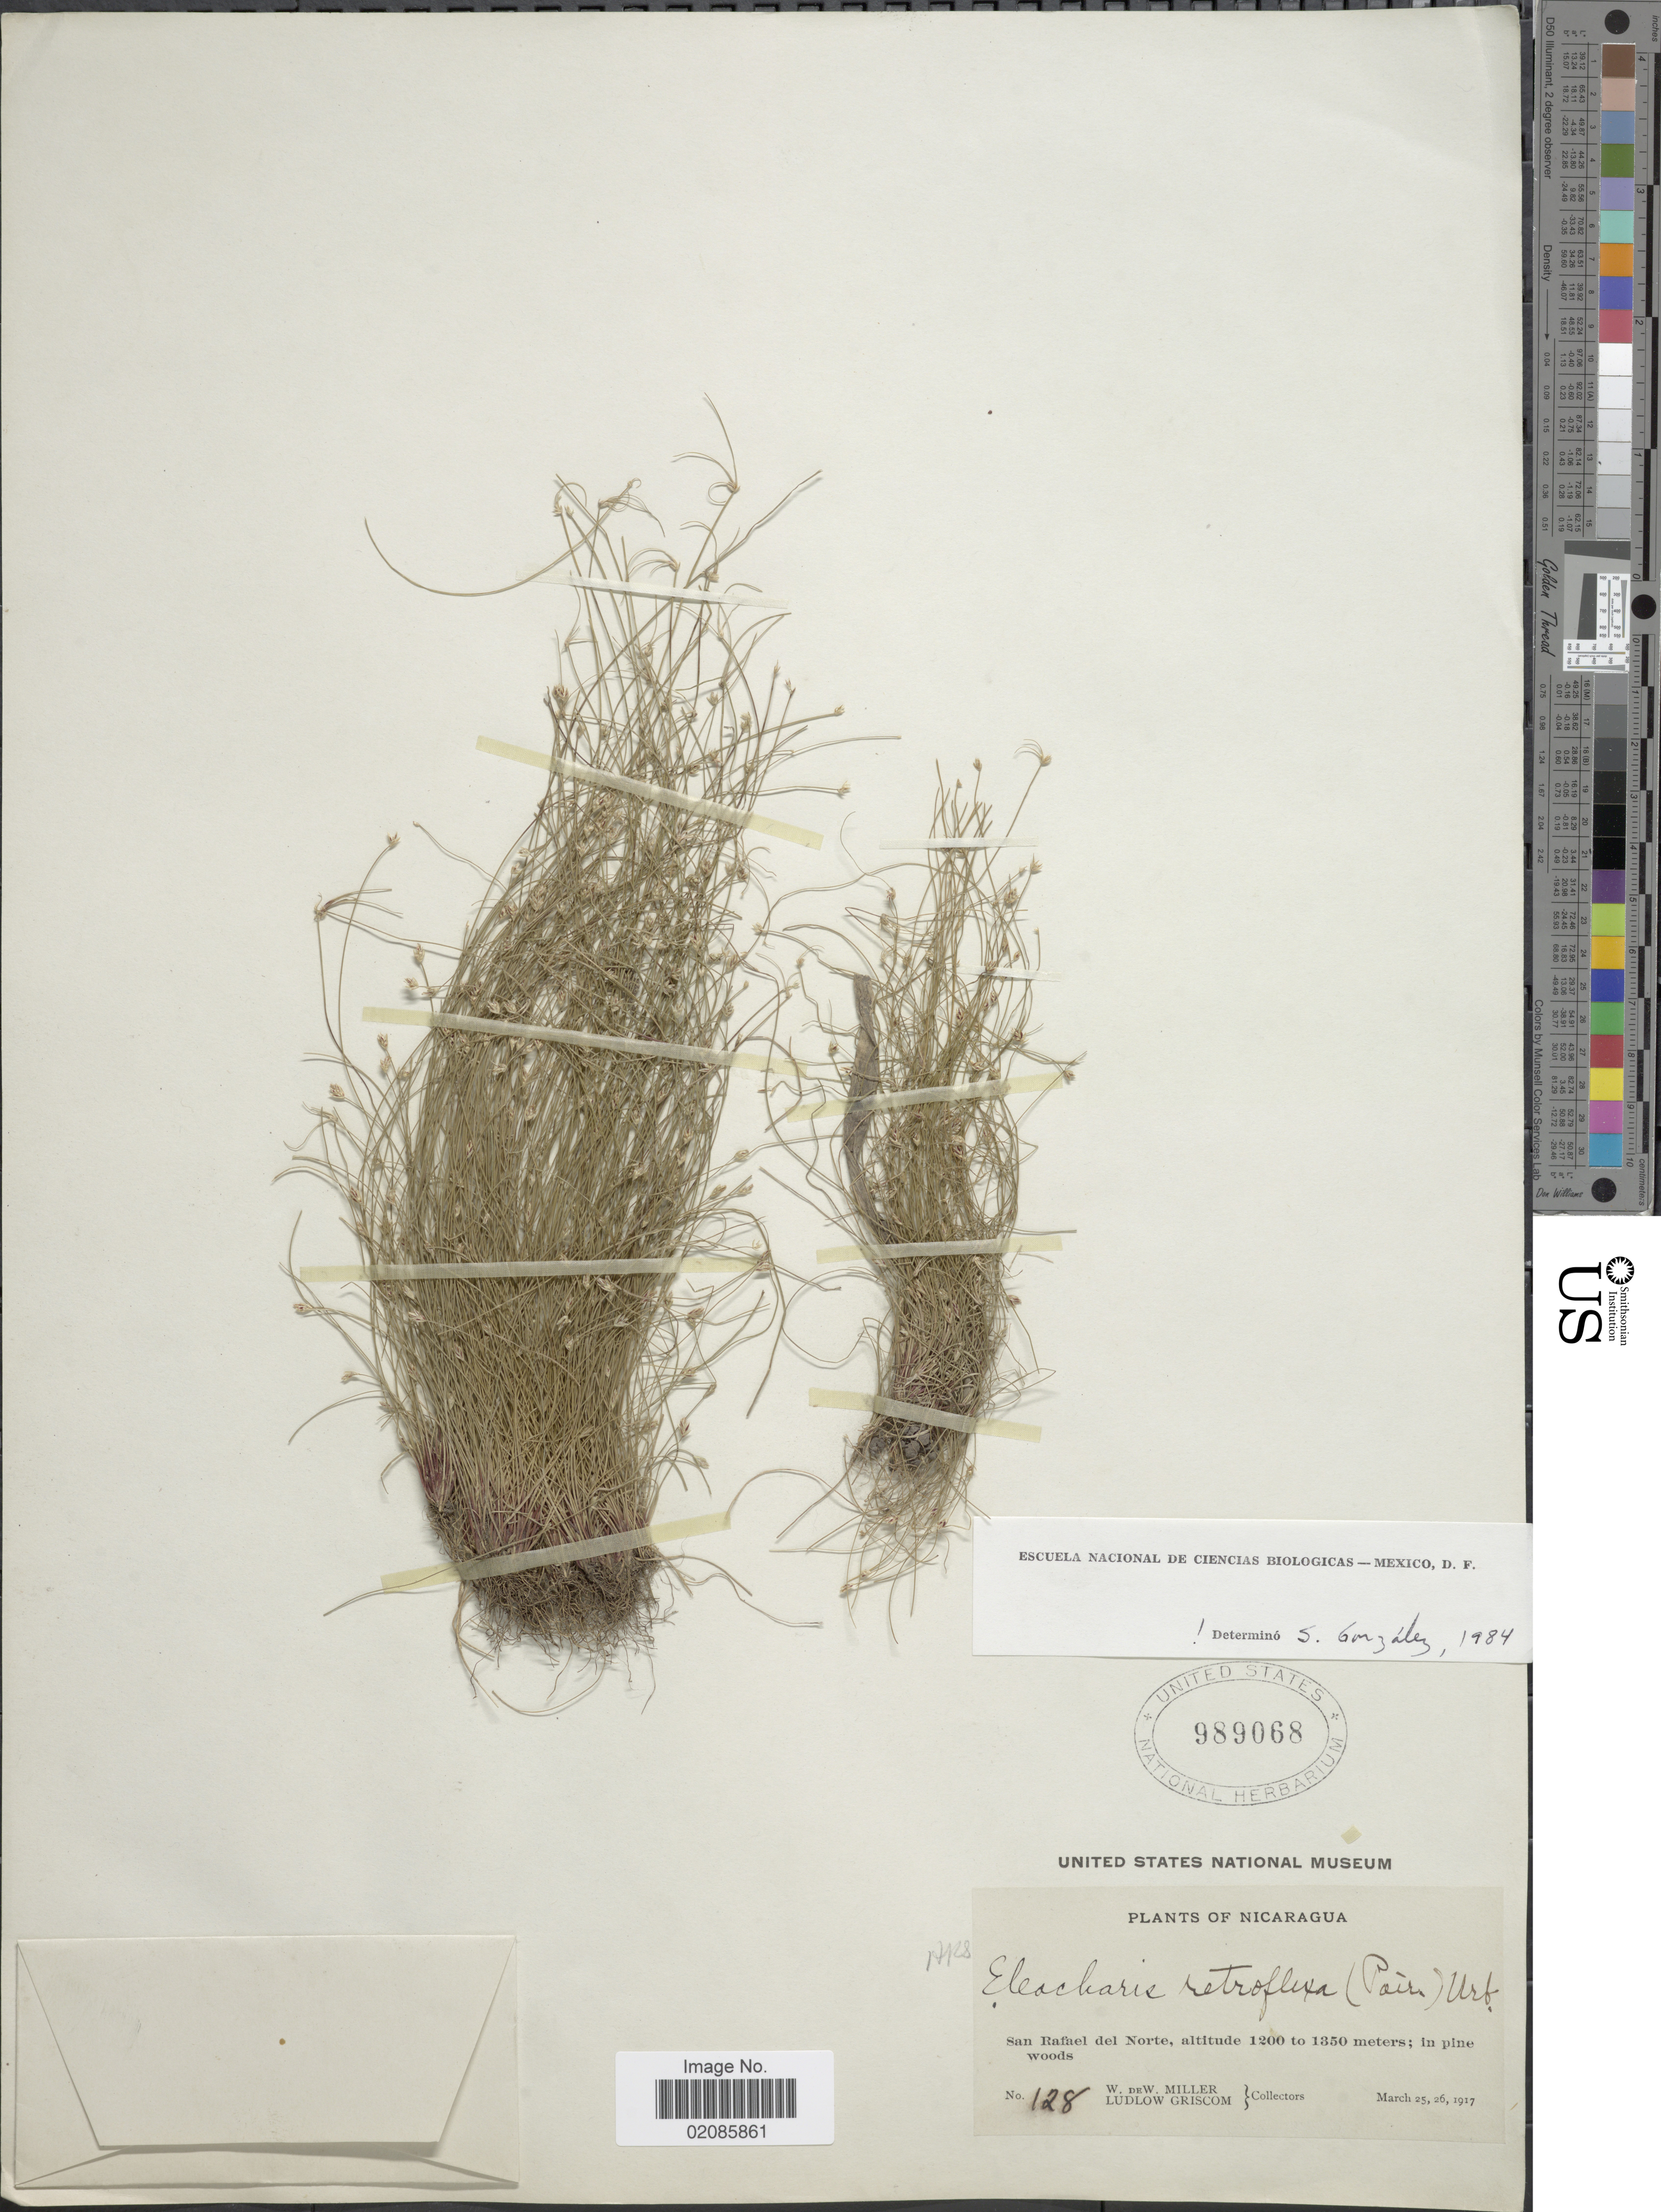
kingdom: Plantae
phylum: Tracheophyta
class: Liliopsida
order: Poales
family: Cyperaceae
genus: Eleocharis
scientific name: Eleocharis retroflexa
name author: (Poir.) Urb.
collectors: W. Miller & L. Griscom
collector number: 128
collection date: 1917-03-25/1917-03-26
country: Nicaragua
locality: San Rafael del Norte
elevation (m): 1200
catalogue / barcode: US 989068